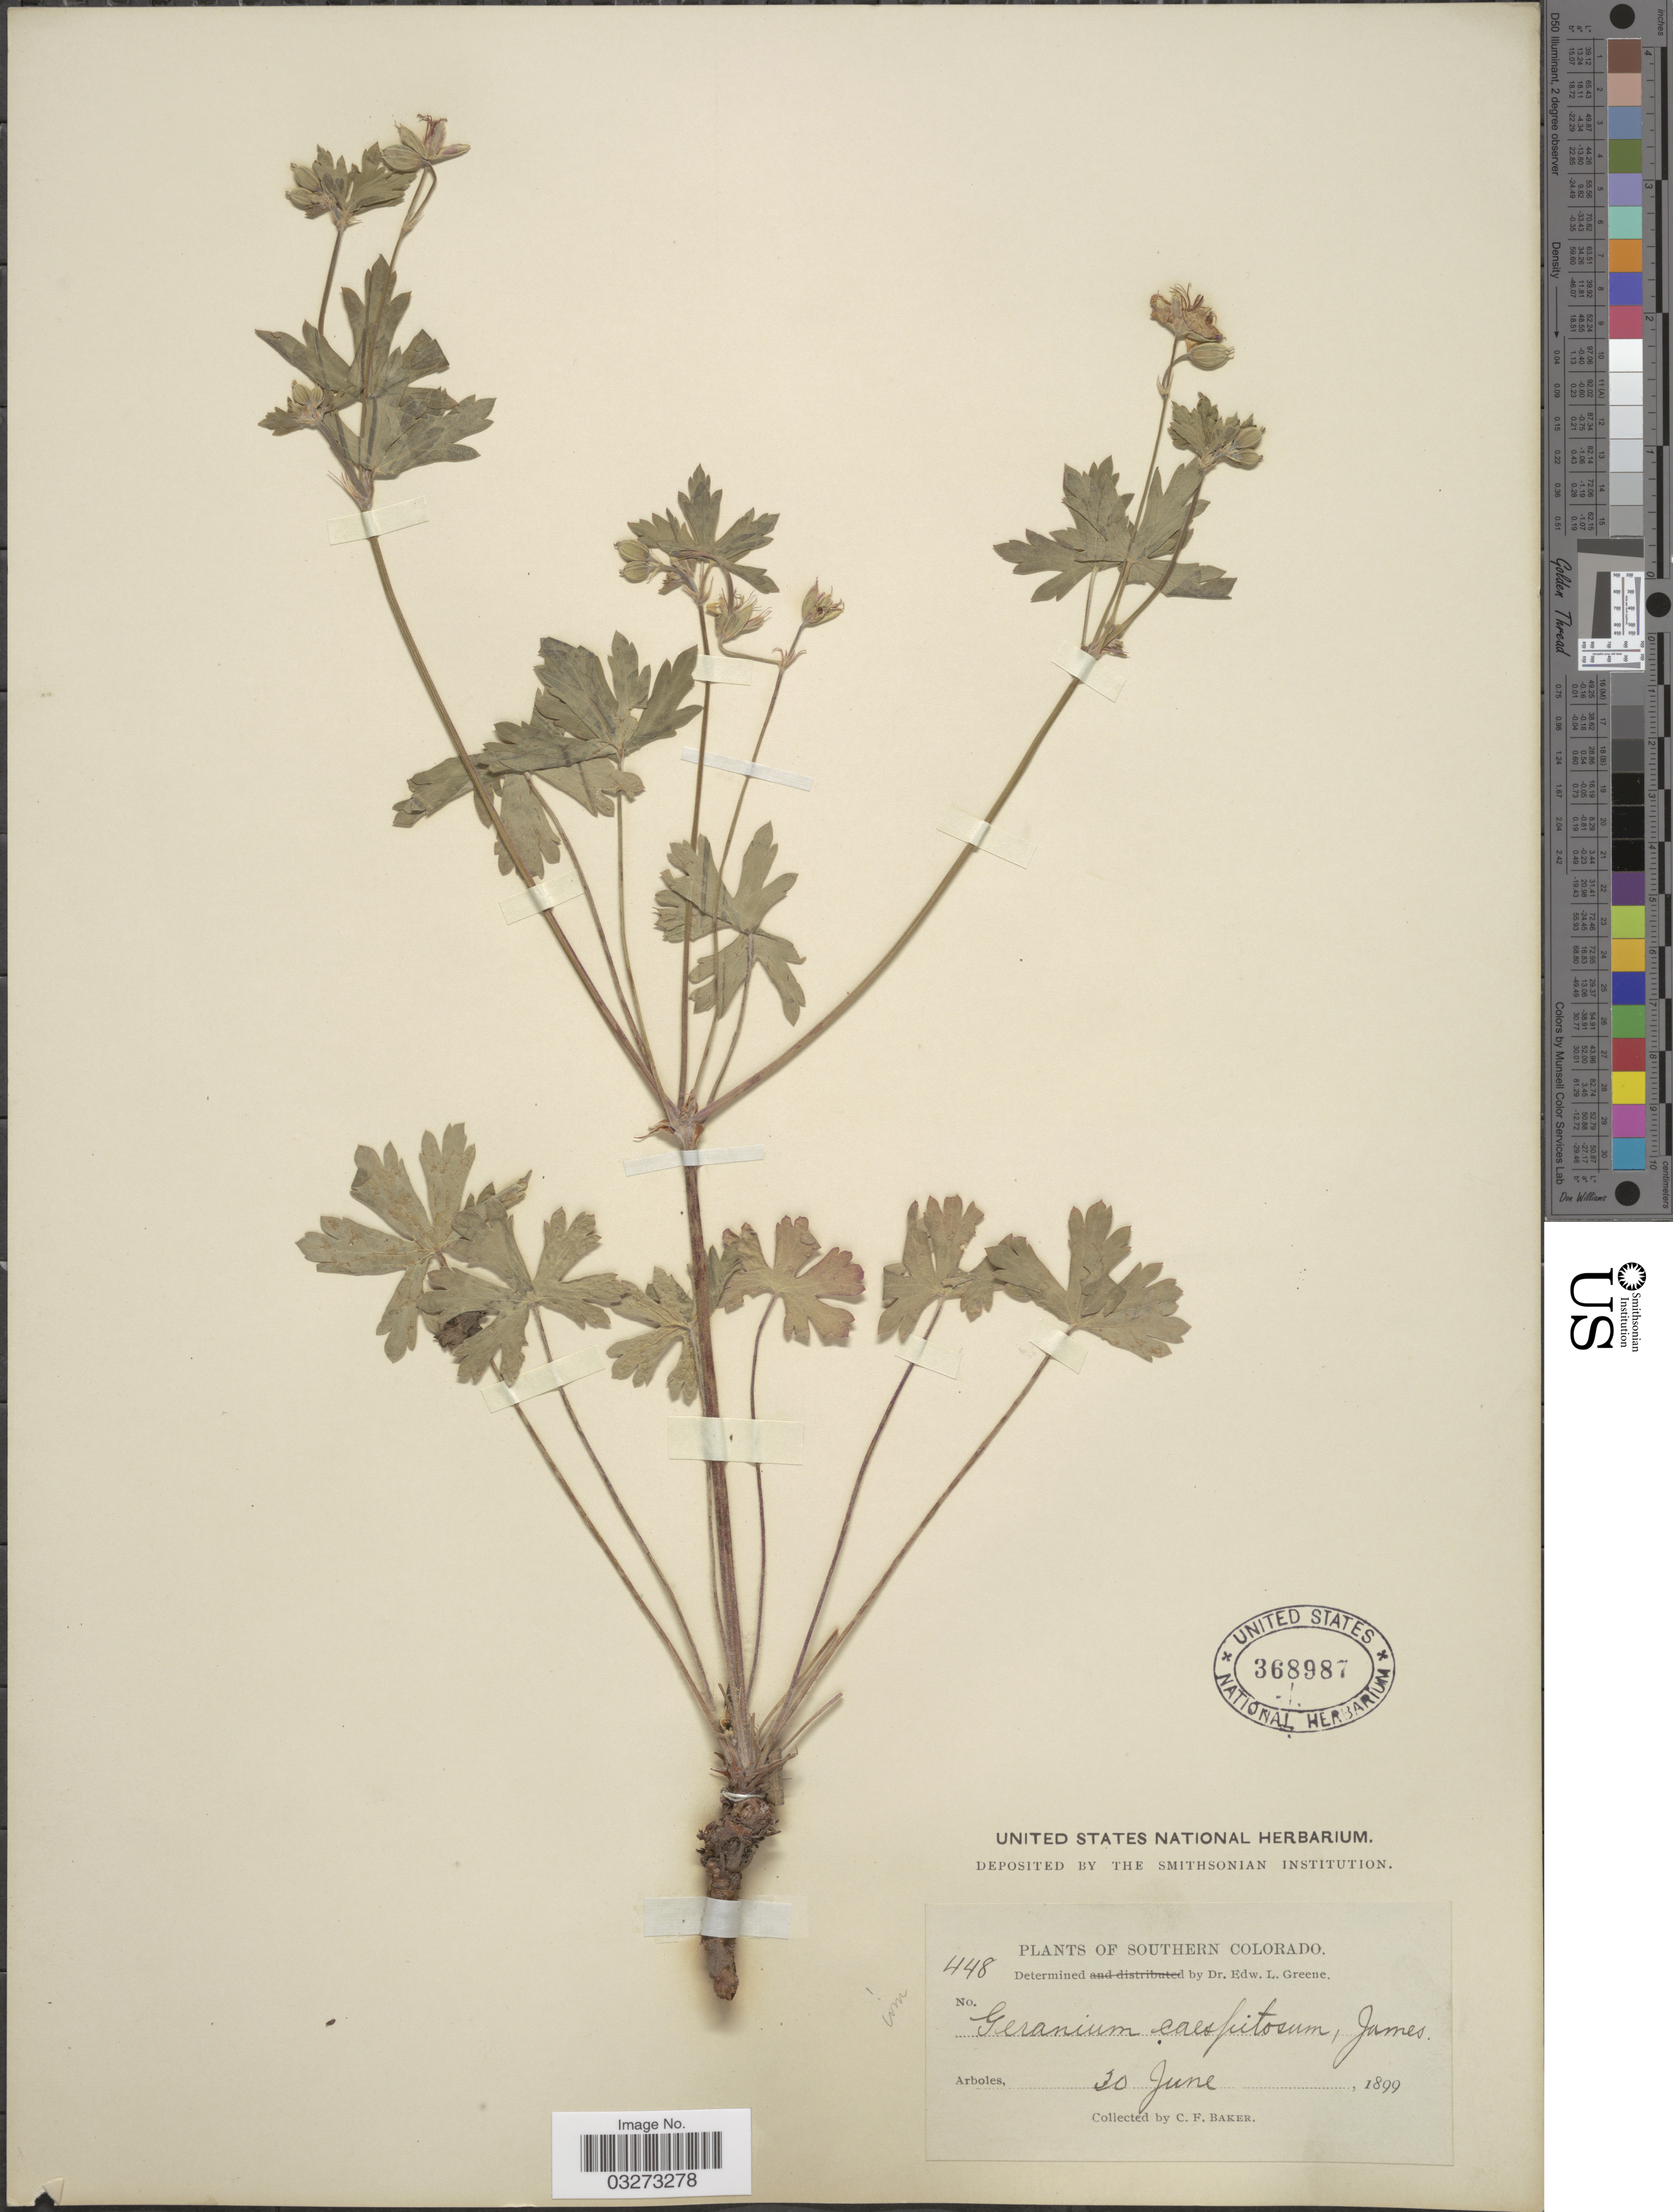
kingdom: Plantae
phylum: Tracheophyta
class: Magnoliopsida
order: Geraniales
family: Geraniaceae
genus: Geranium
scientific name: Geranium caespitosum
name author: E. James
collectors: C. F. Baker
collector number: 448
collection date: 1899-06-30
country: United States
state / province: Colorado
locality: Southern Colorado.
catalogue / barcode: US 368987